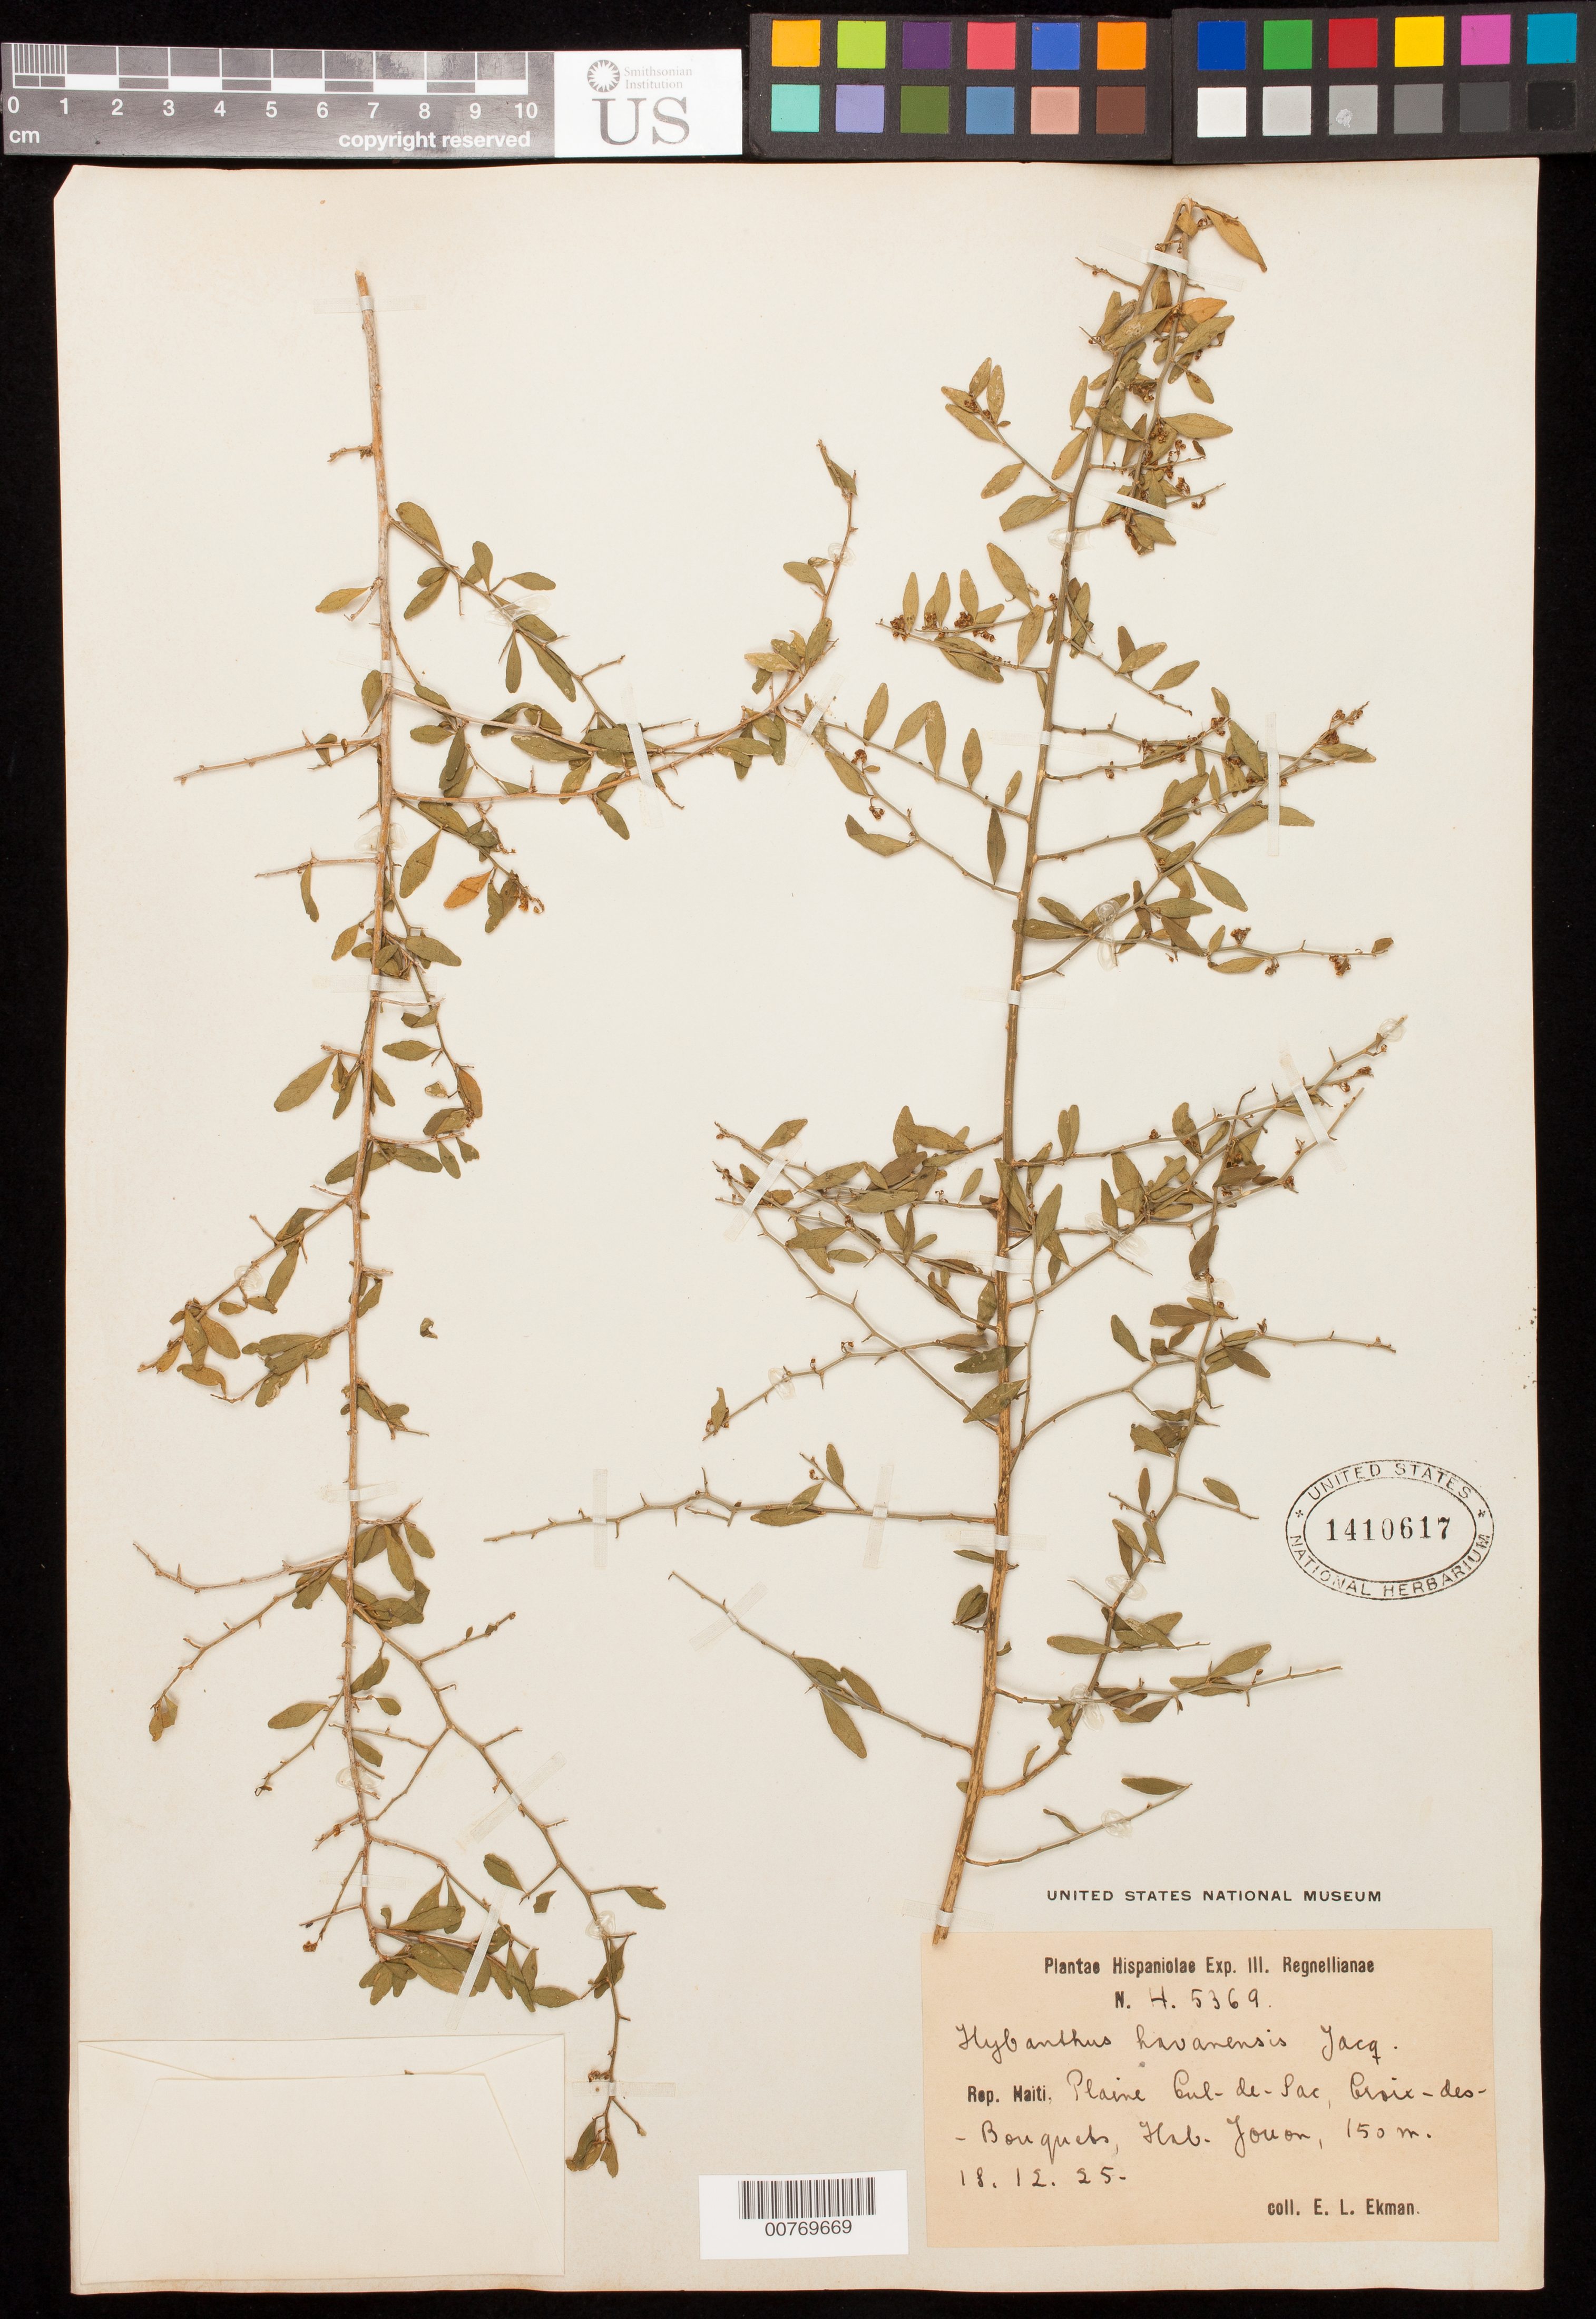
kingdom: Plantae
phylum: Tracheophyta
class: Magnoliopsida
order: Malpighiales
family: Violaceae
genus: Hybanthus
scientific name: Hybanthus havanensis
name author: Jacq.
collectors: E. L. Ekman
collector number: H 5369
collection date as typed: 18 Dec 1925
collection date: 1925-12-18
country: Haiti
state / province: Ouest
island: Hispaniola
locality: Plaine Cul-de-Sac, Croix-des-Bougueds, Hab. Jou on.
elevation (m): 150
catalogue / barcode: US 1410617